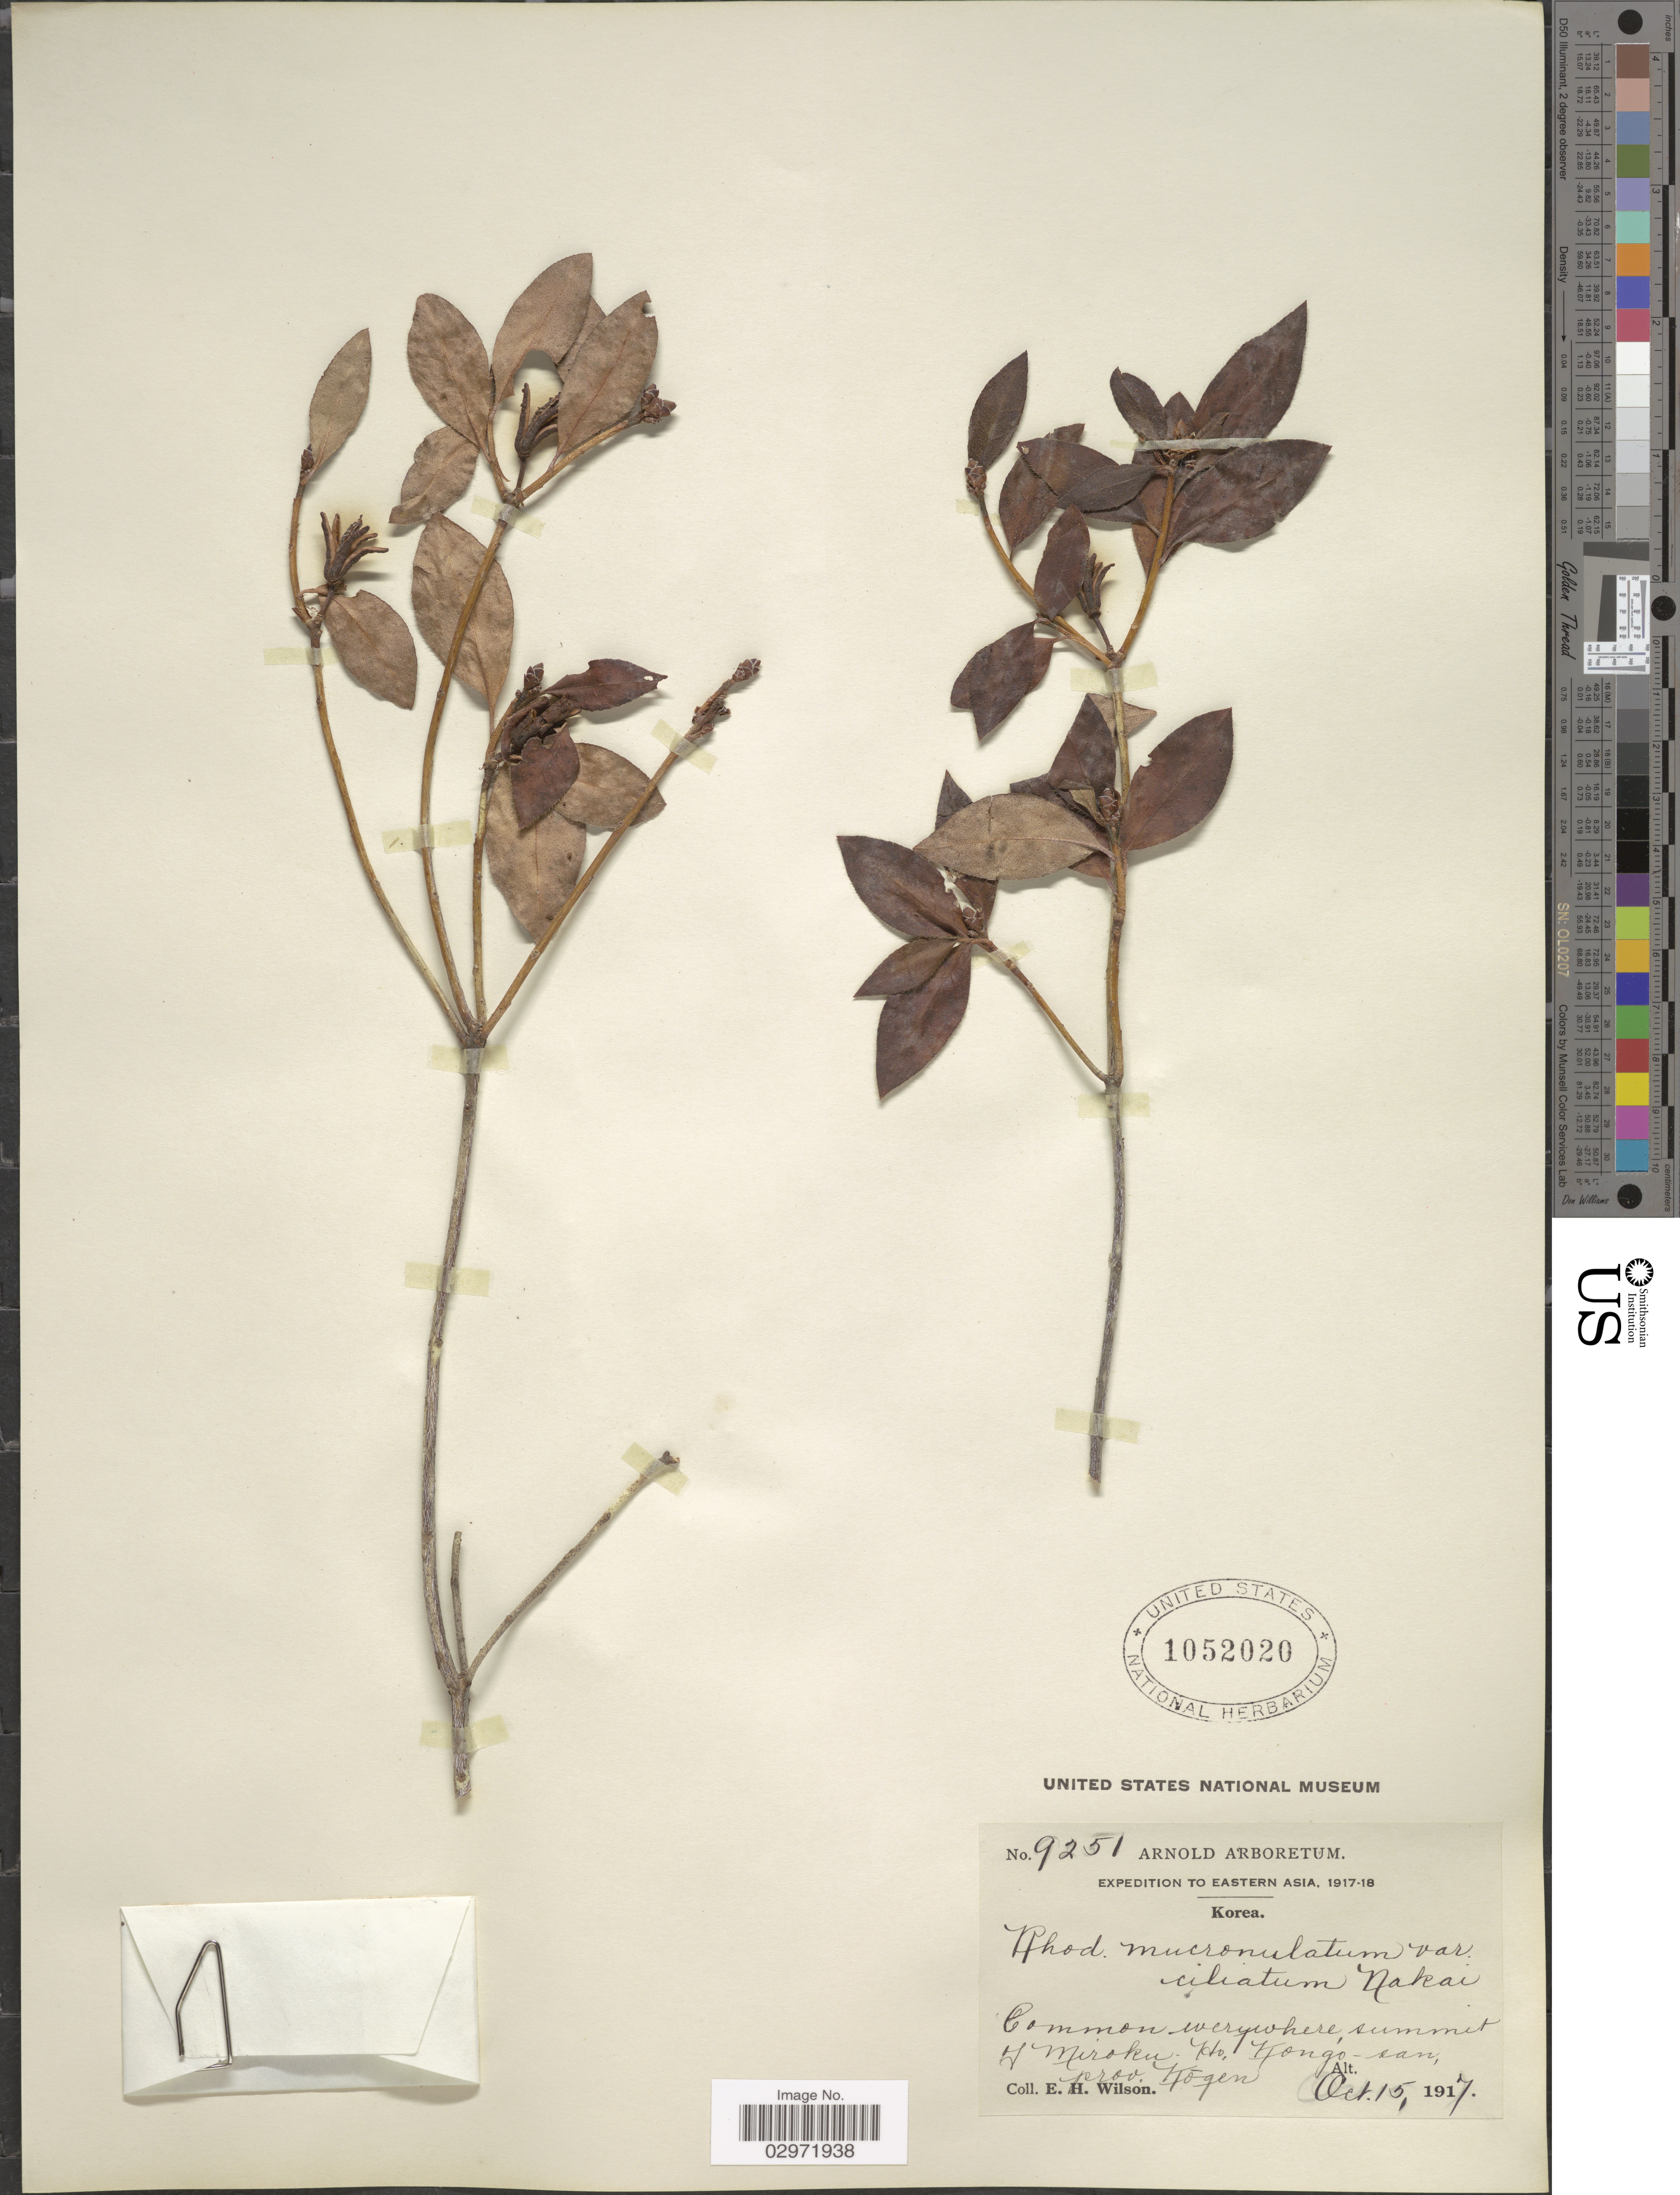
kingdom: Plantae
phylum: Tracheophyta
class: Magnoliopsida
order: Ericales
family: Ericaceae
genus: Rhododendron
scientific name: Rhododendron mucronulatum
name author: Turcz.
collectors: E. Wilson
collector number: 9251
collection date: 1917-10-15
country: South Korea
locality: Eastern Asia, Korea, Summit of Miroku-Ho, Kongo-san, Prov. Kogen.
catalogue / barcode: US 1052020